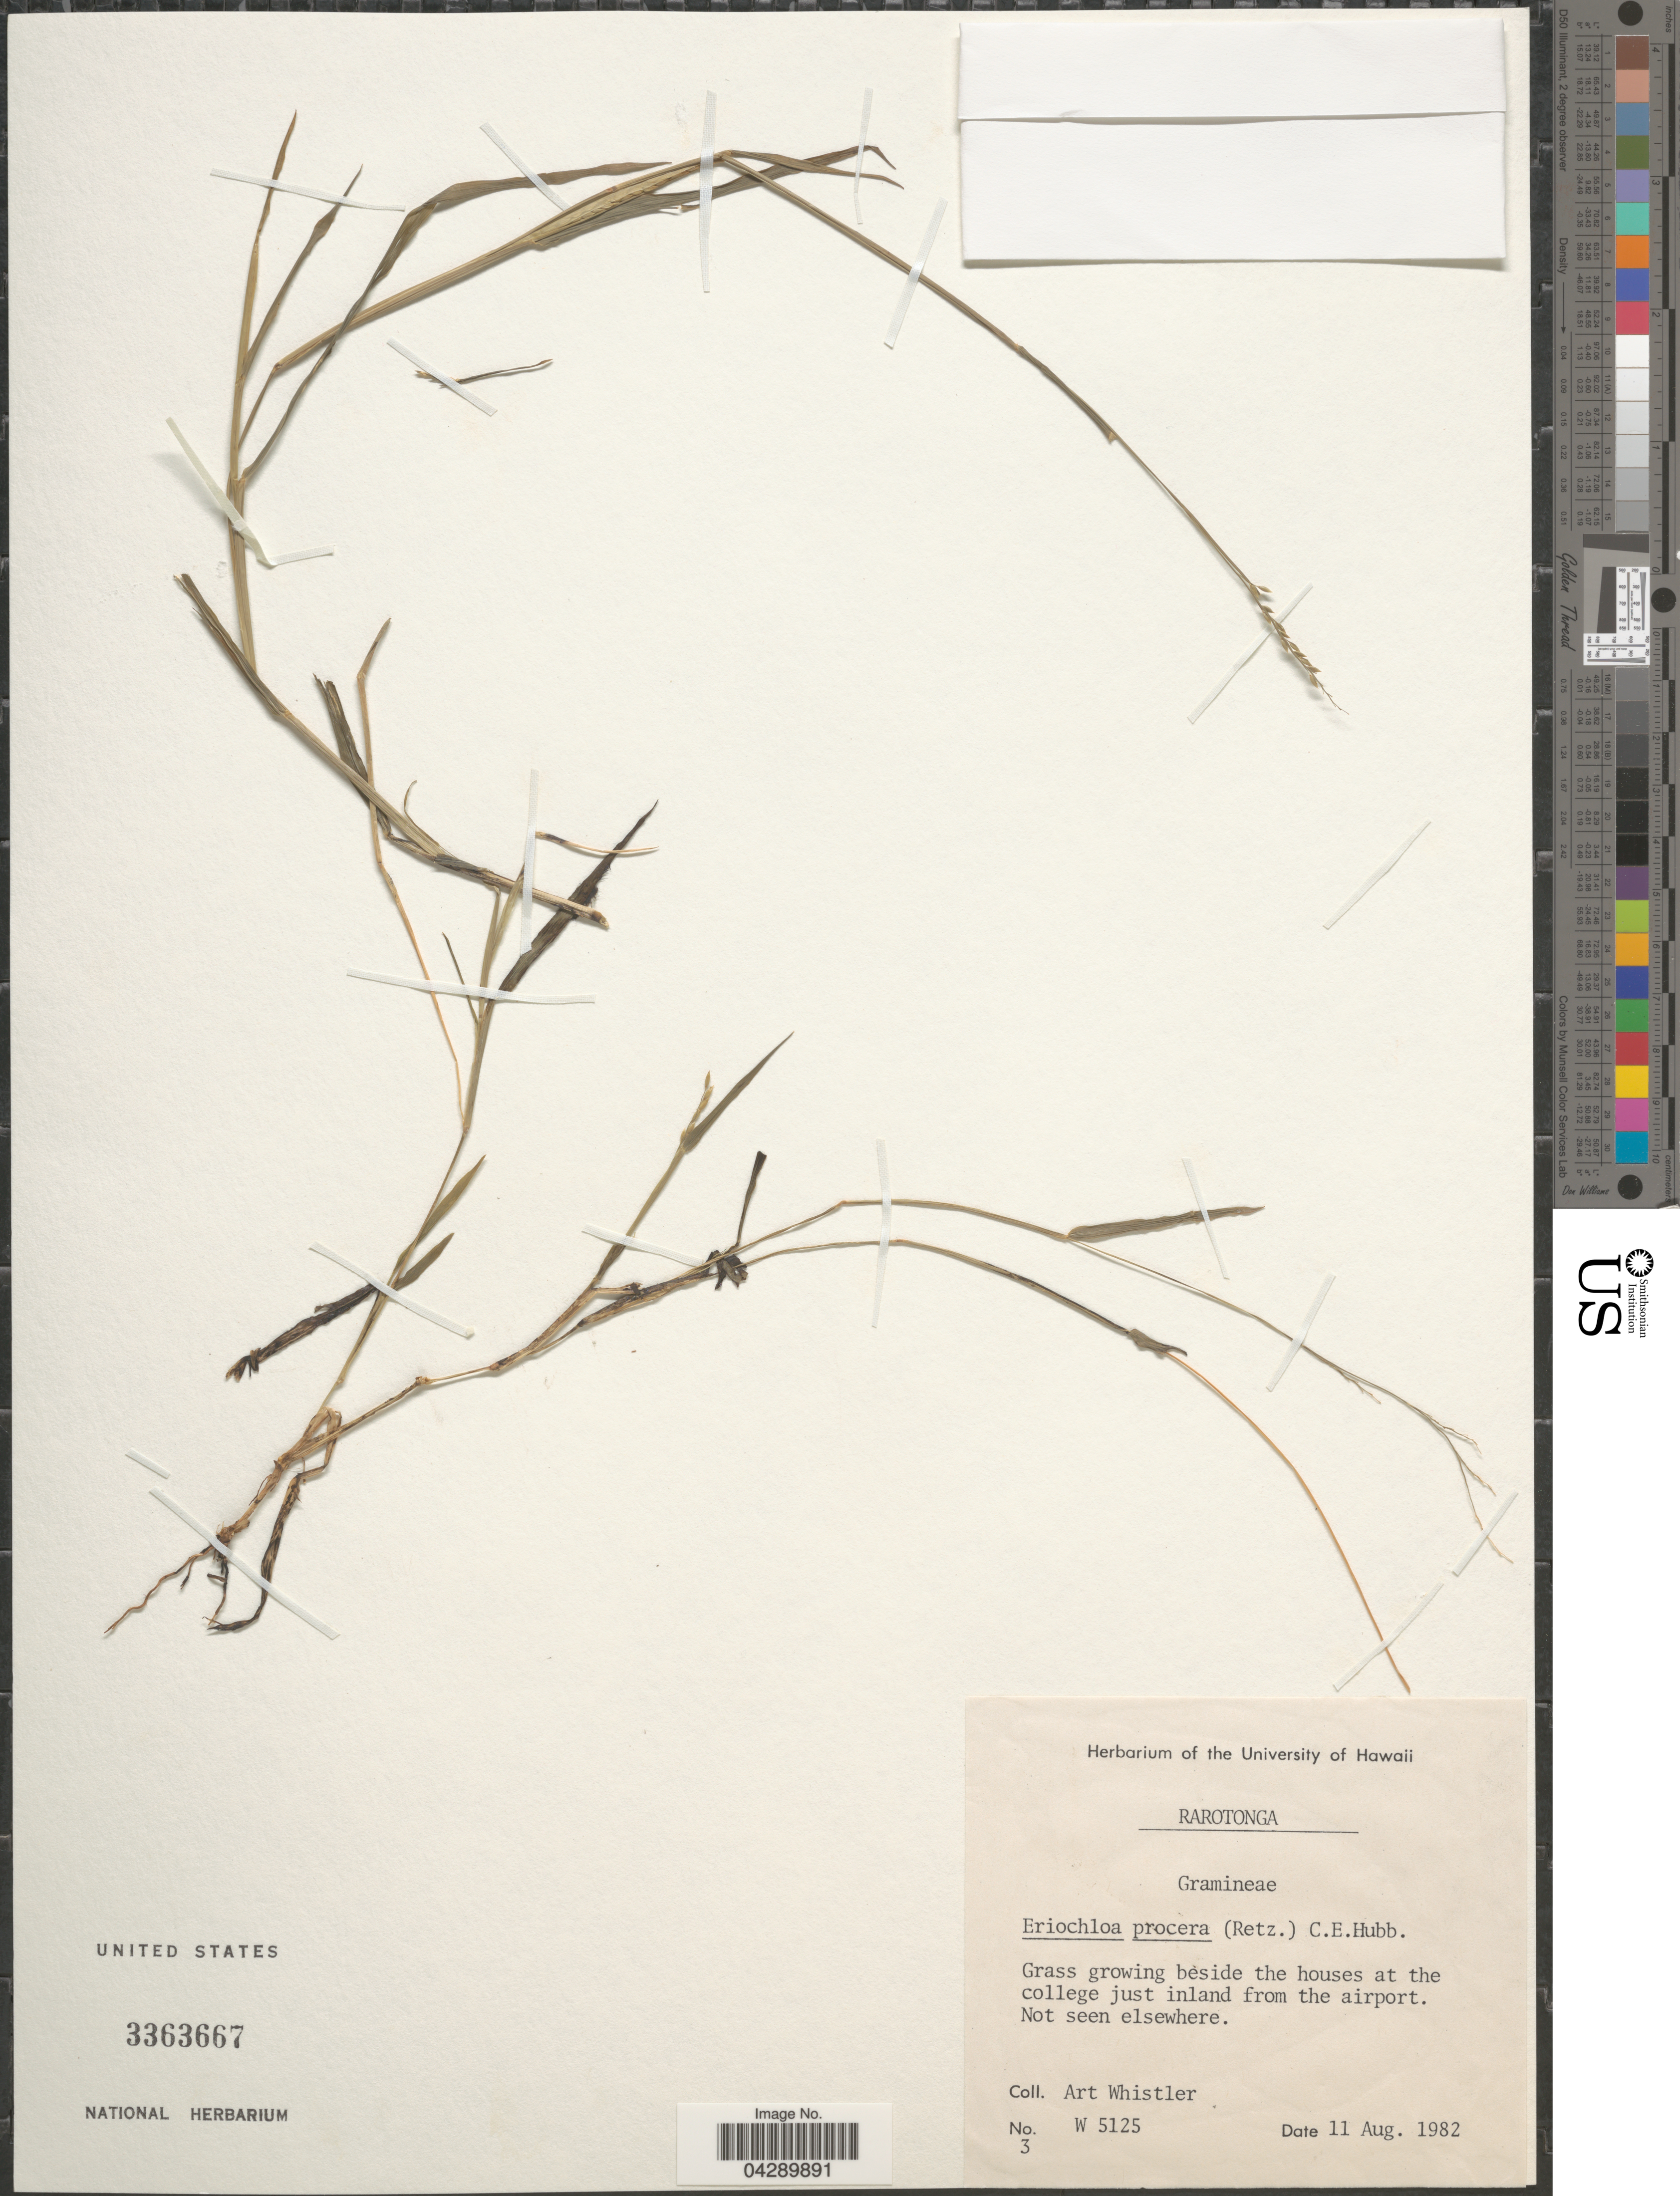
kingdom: Plantae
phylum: Tracheophyta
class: Liliopsida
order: Poales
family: Poaceae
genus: Eriochloa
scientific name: Eriochloa procera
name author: (Retz.) C.E. Hubb.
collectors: A. Whistler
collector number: W5125/3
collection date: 1982-08-11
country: Cook Islands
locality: Rarotonga. Grass growing beside the houses at the college just inland from the airport.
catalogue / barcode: US 3363667